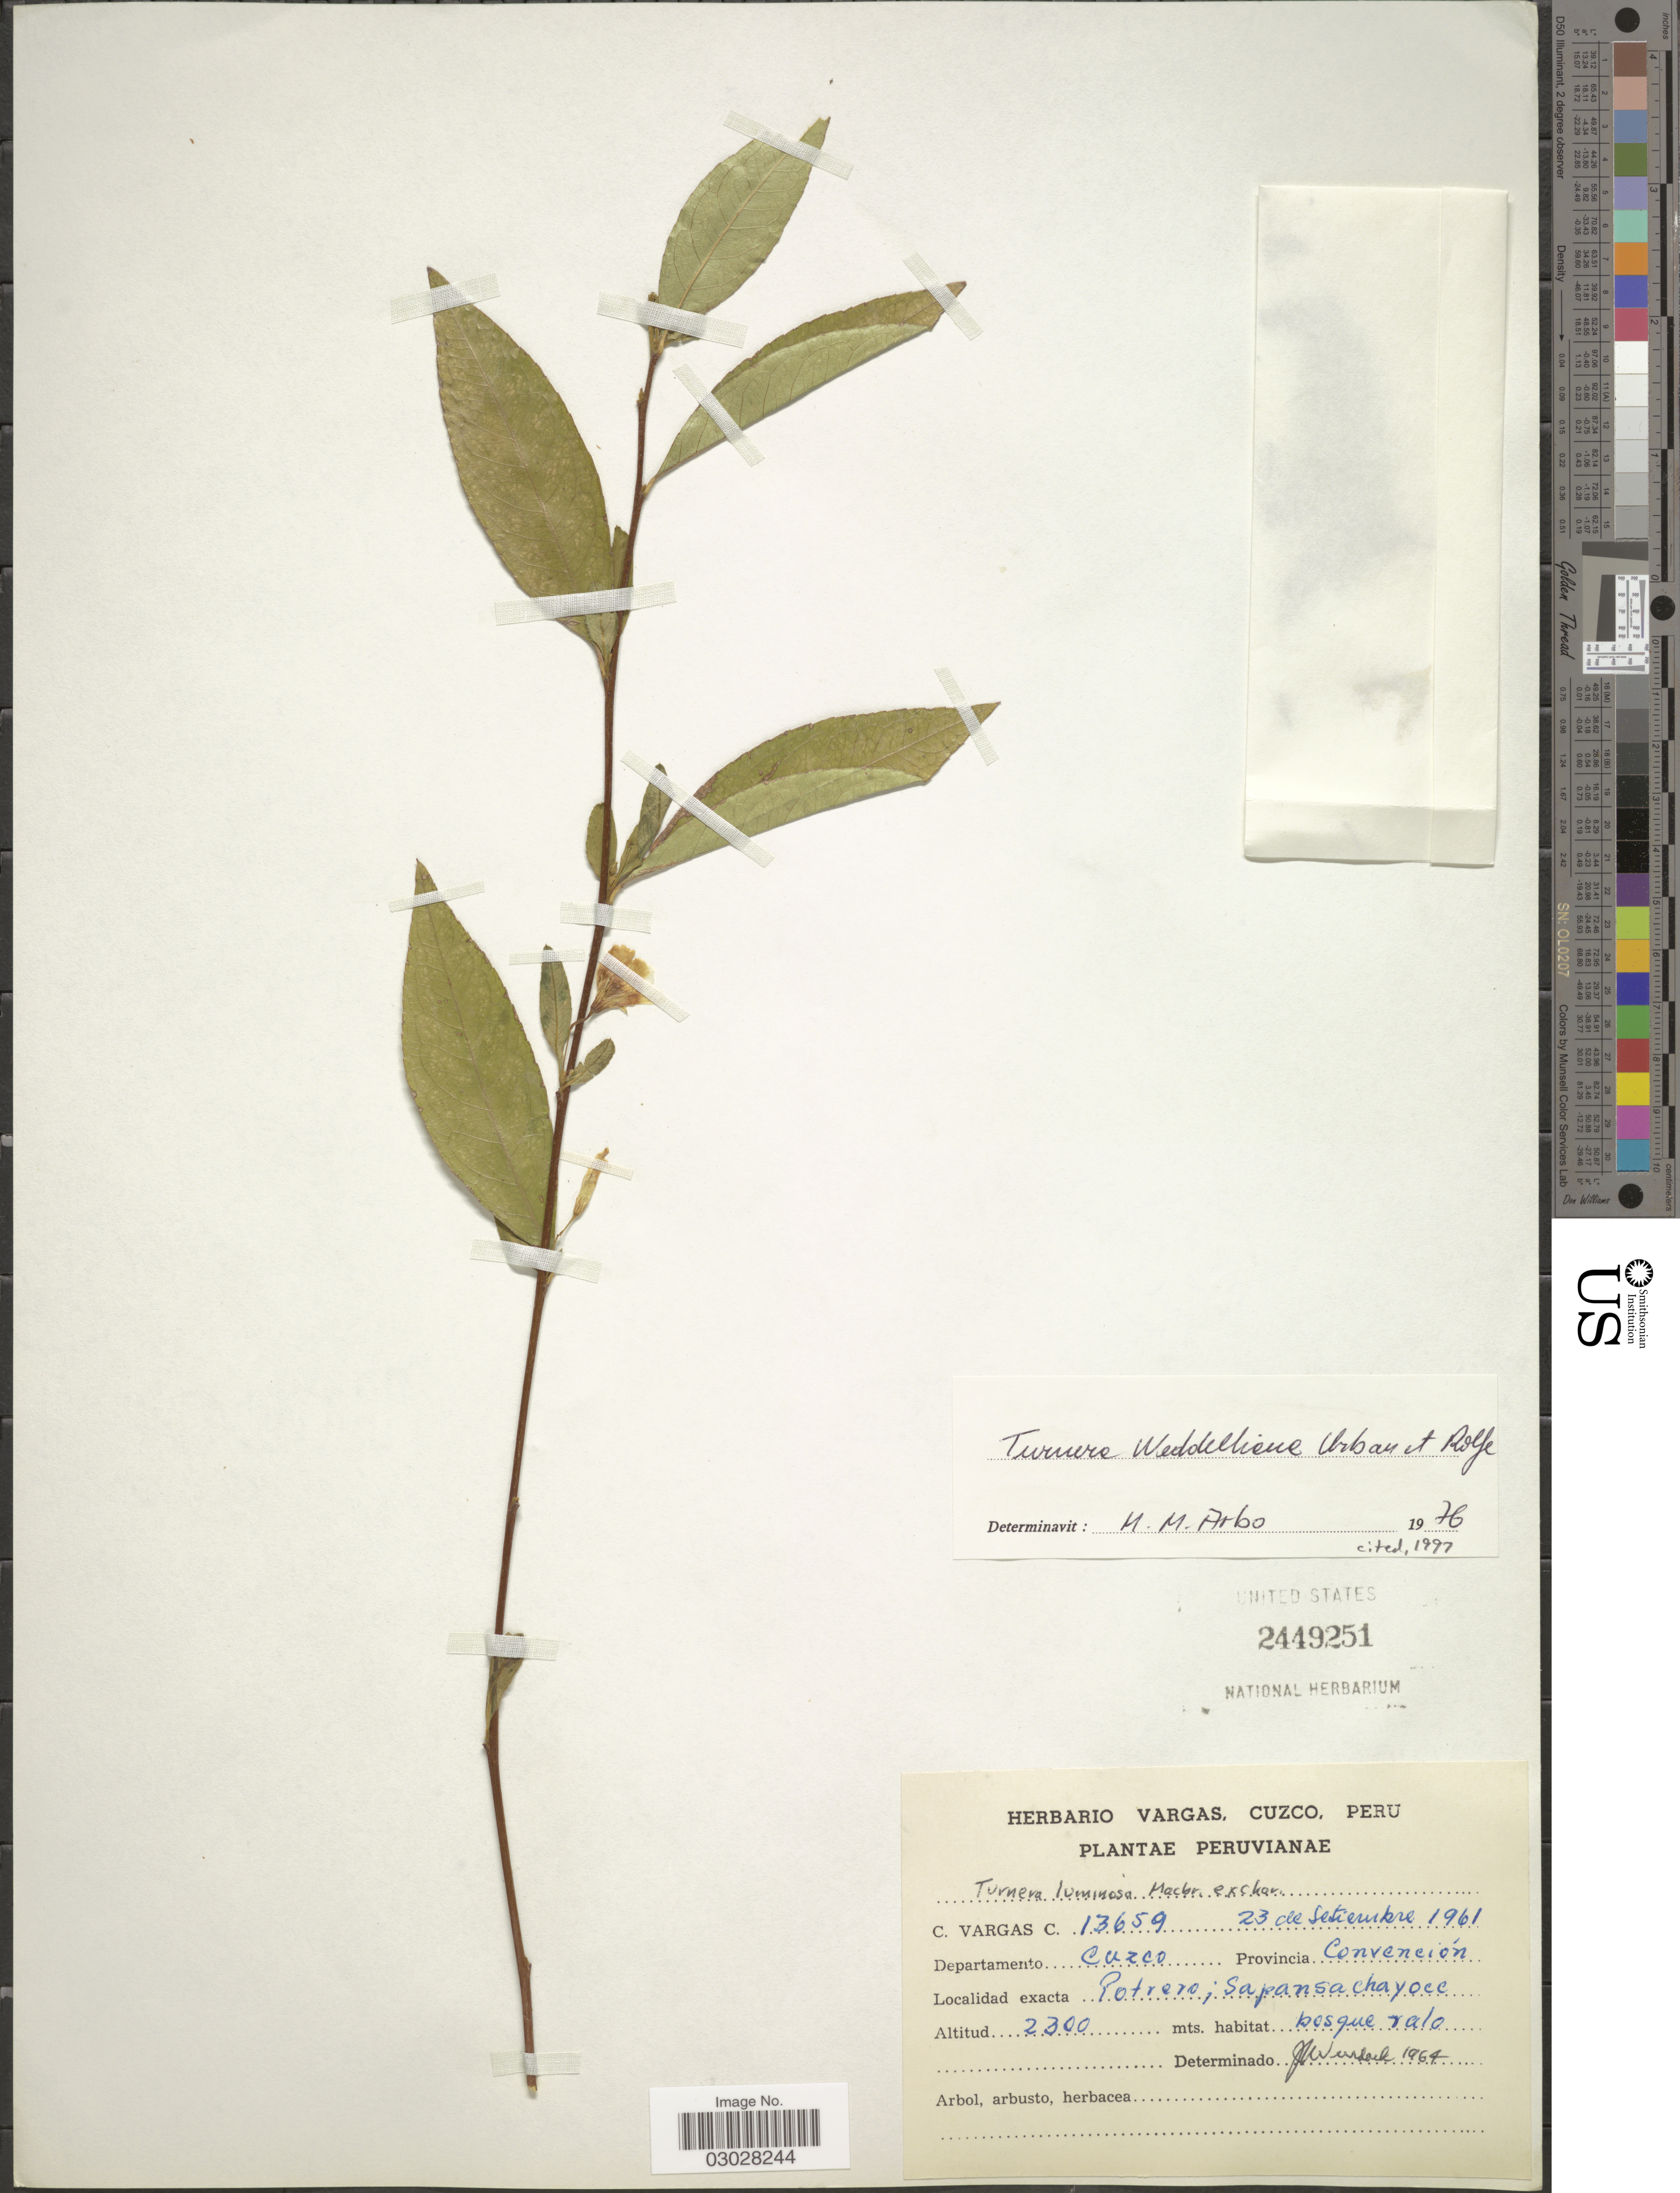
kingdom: Plantae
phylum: Tracheophyta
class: Magnoliopsida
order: Malpighiales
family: Turneraceae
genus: Turnera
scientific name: Turnera weddelliana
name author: Urb. & Rolfe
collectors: C. Vargas Calderón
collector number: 13659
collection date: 1961-09-23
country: Peru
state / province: Cusco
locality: Departamento Cuzco. Provincia Convención. Potrero; Sapansachayocc.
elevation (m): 2300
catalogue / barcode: US 2449251